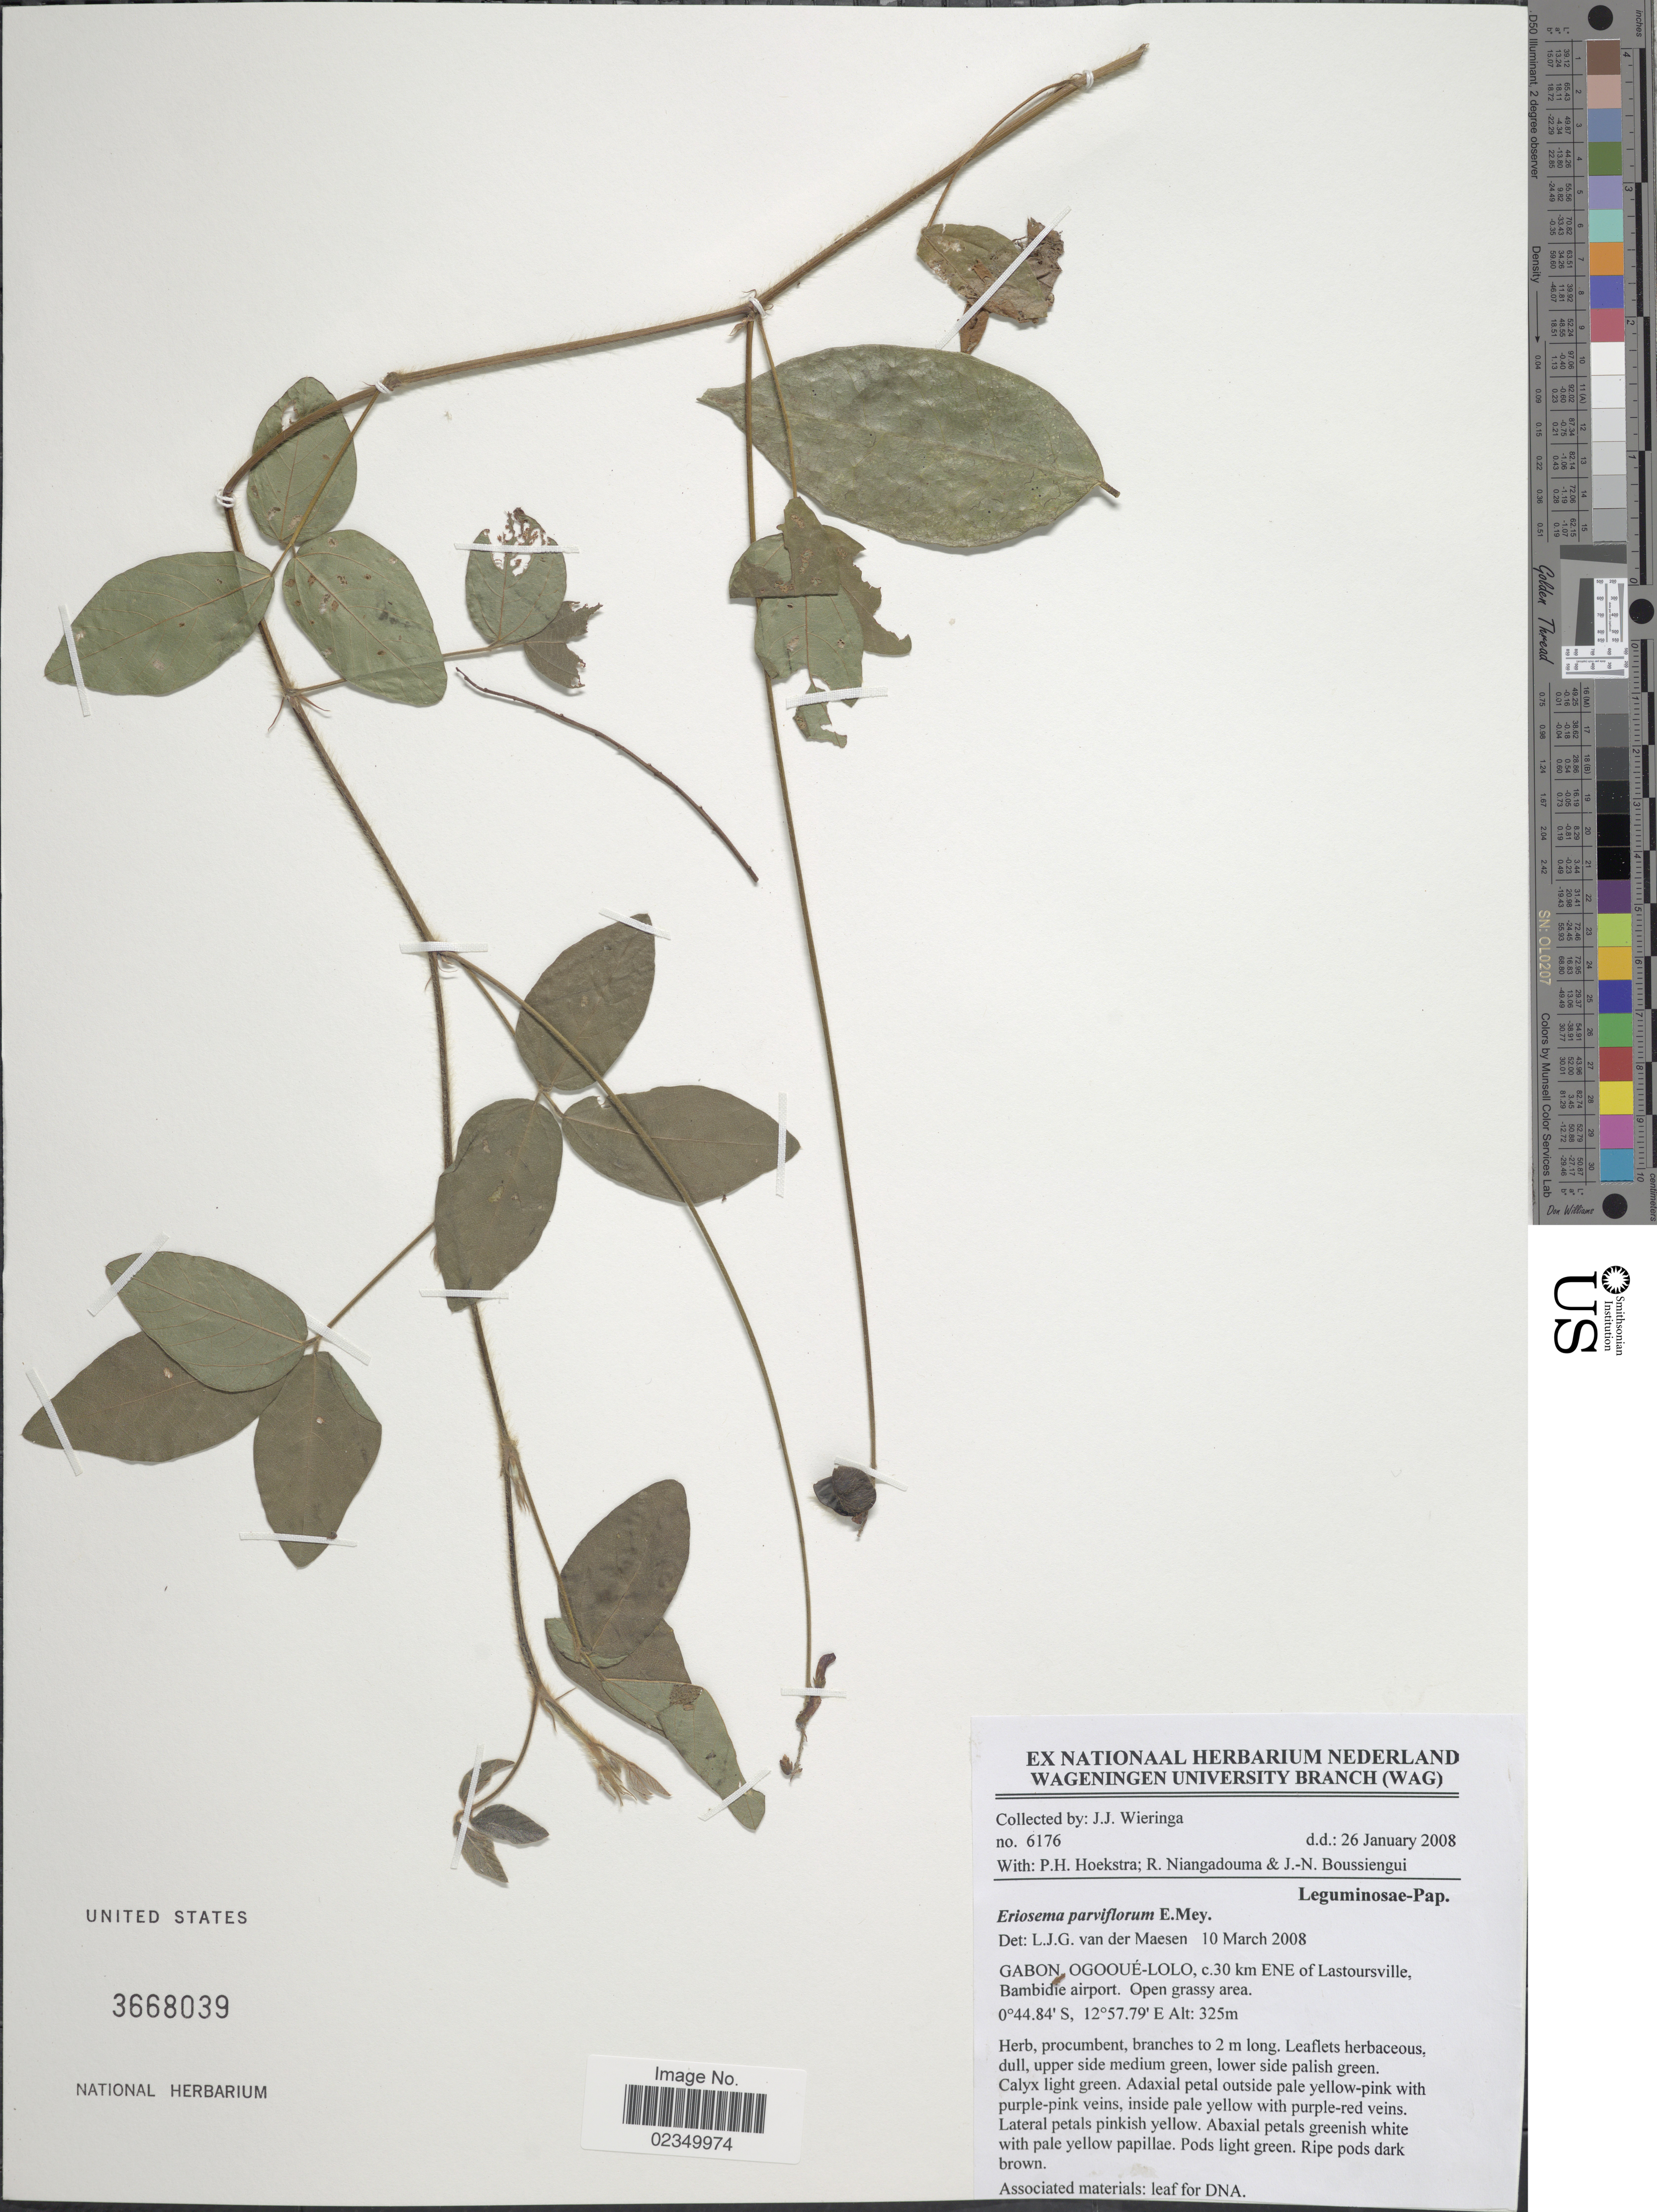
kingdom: Plantae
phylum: Tracheophyta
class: Magnoliopsida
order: Fabales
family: Fabaceae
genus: Eriosema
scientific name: Eriosema parviflorum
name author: E. Mey.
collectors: J. Wieringa, P. Hoekstra, R. Niangadouma & J. Boussiengui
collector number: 6176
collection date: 2008-01-26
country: Gabon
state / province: Ogooue-Lolo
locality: Ogooue-Lolo, c. 30 km ENE of Lastoursville, Bambidie airport.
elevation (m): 325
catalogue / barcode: US 3668039